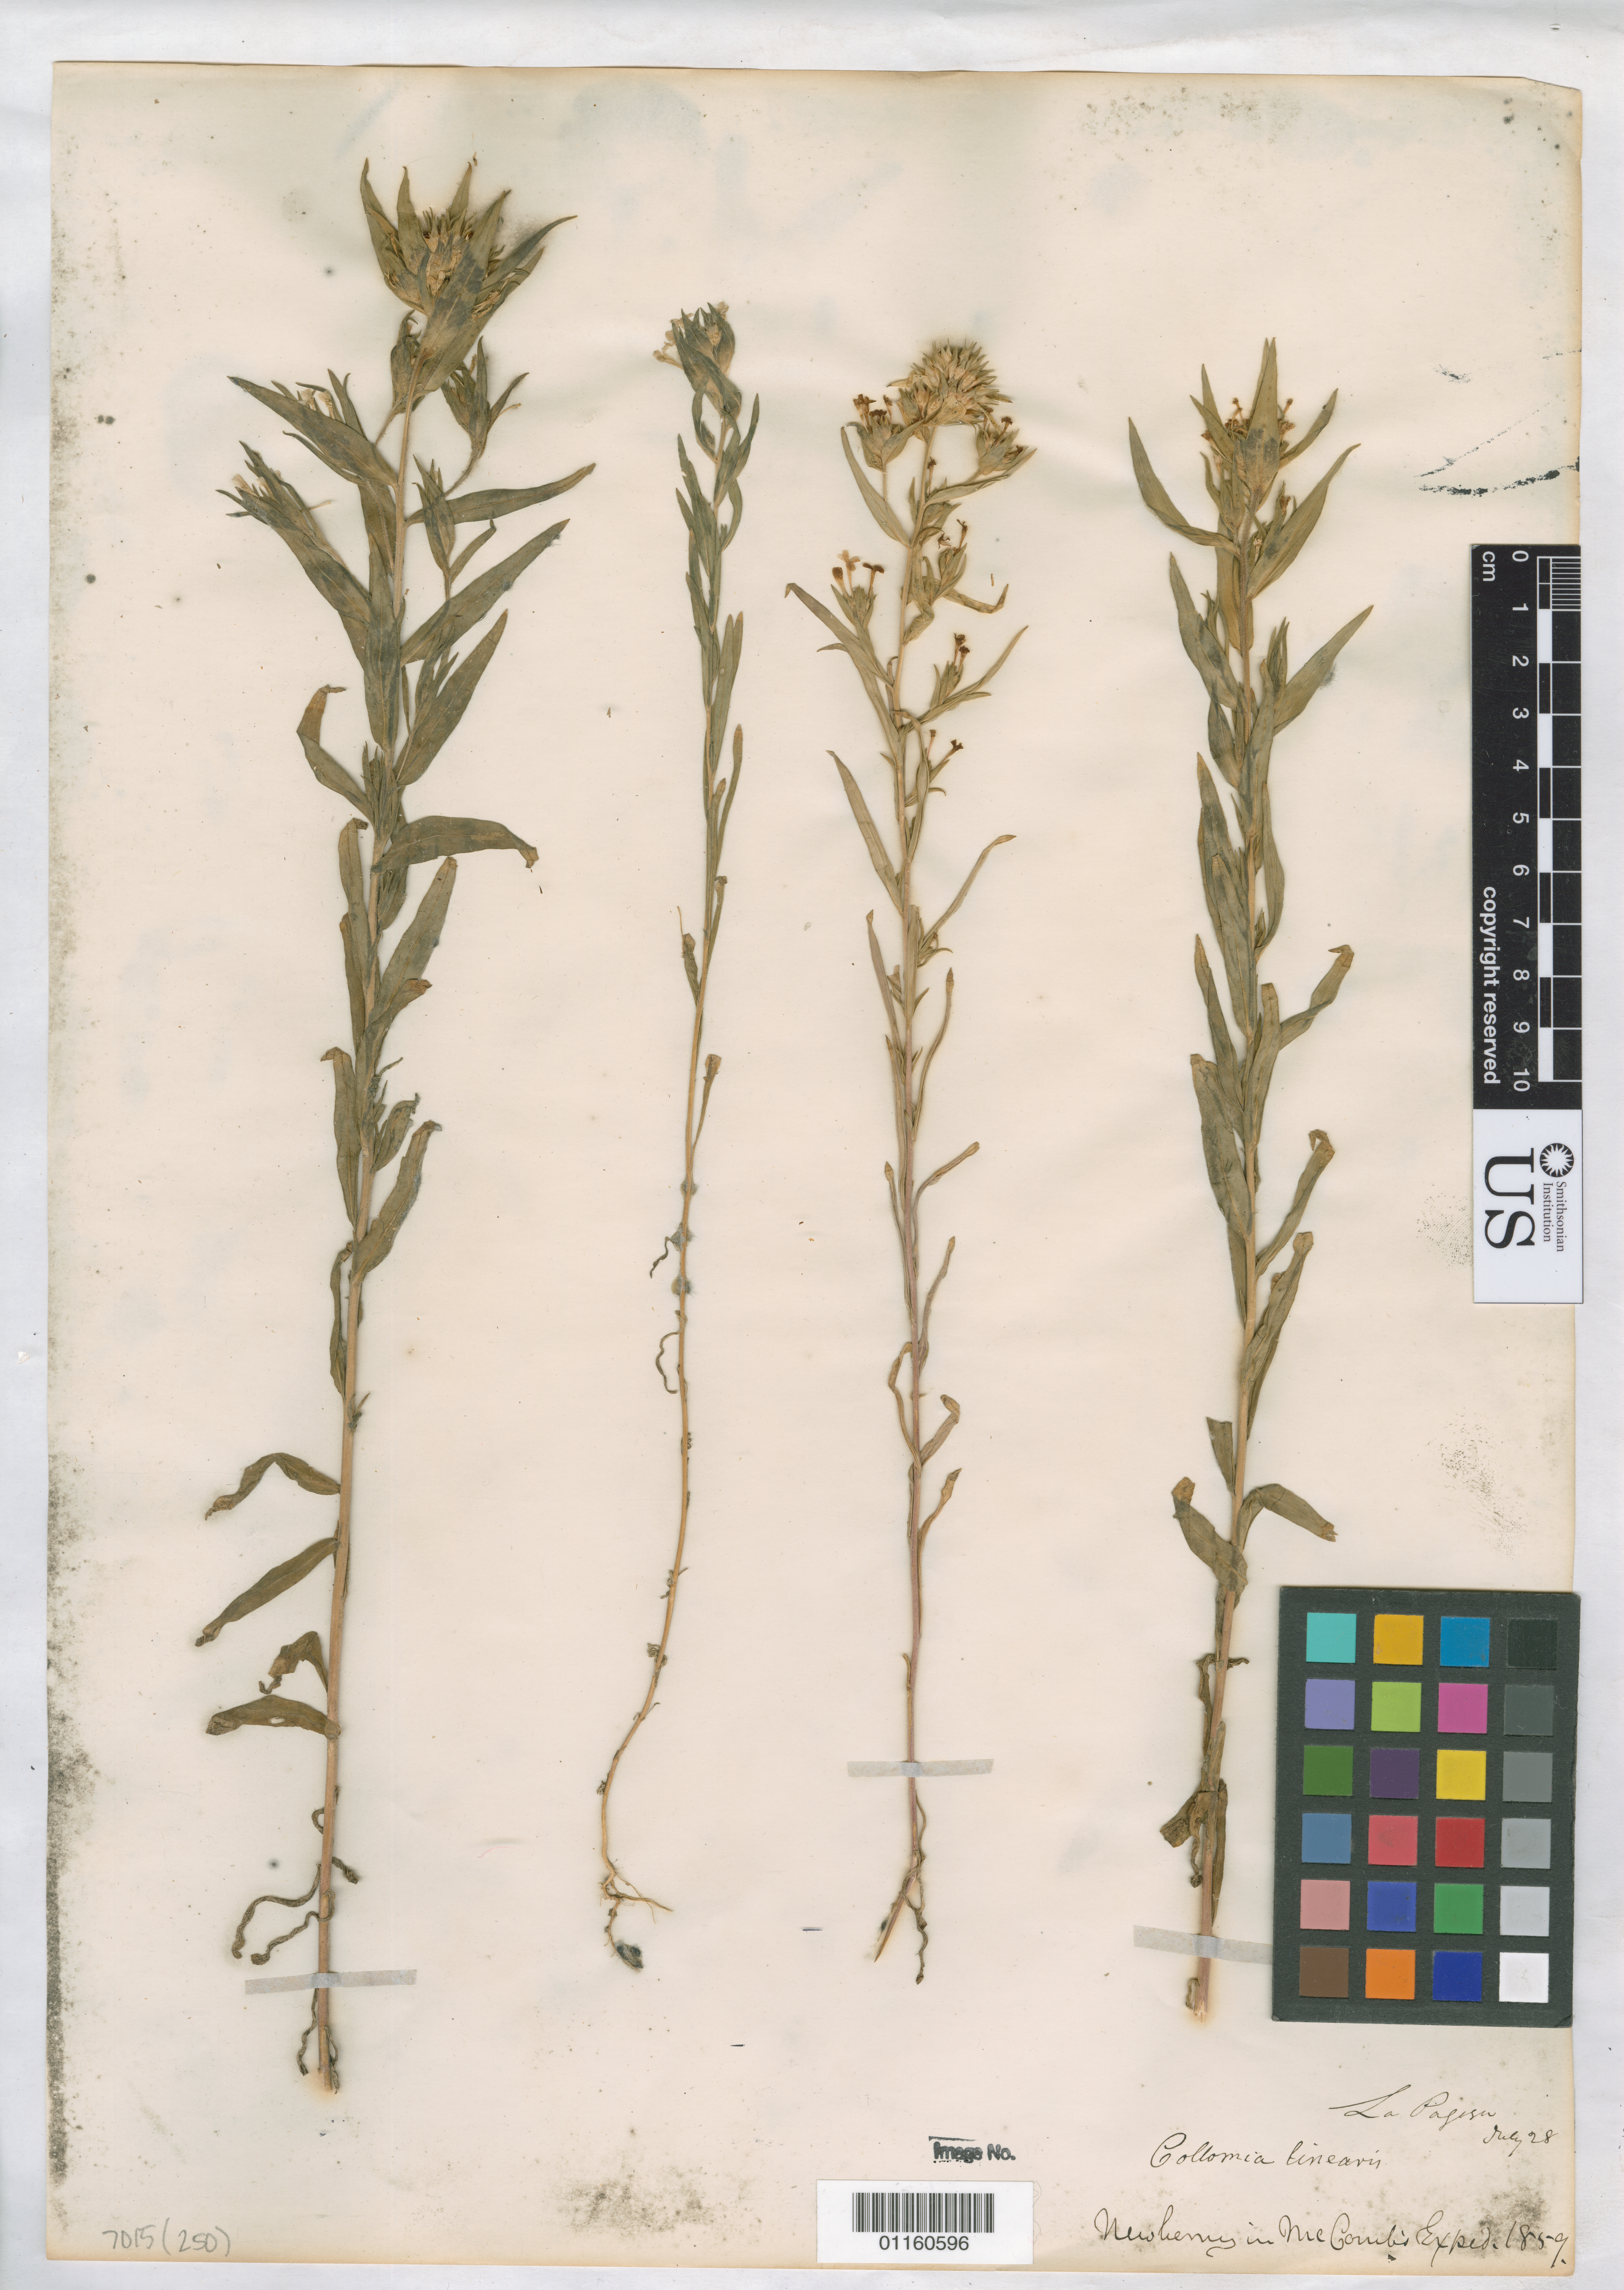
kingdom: Plantae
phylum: Tracheophyta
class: Magnoliopsida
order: Ericales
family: Polemoniaceae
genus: Collomia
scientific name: Collomia linearis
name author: Nutt.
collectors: J. S. Newberry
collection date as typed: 28 Jul 1859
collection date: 1859-07-28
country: United States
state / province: Wyoming